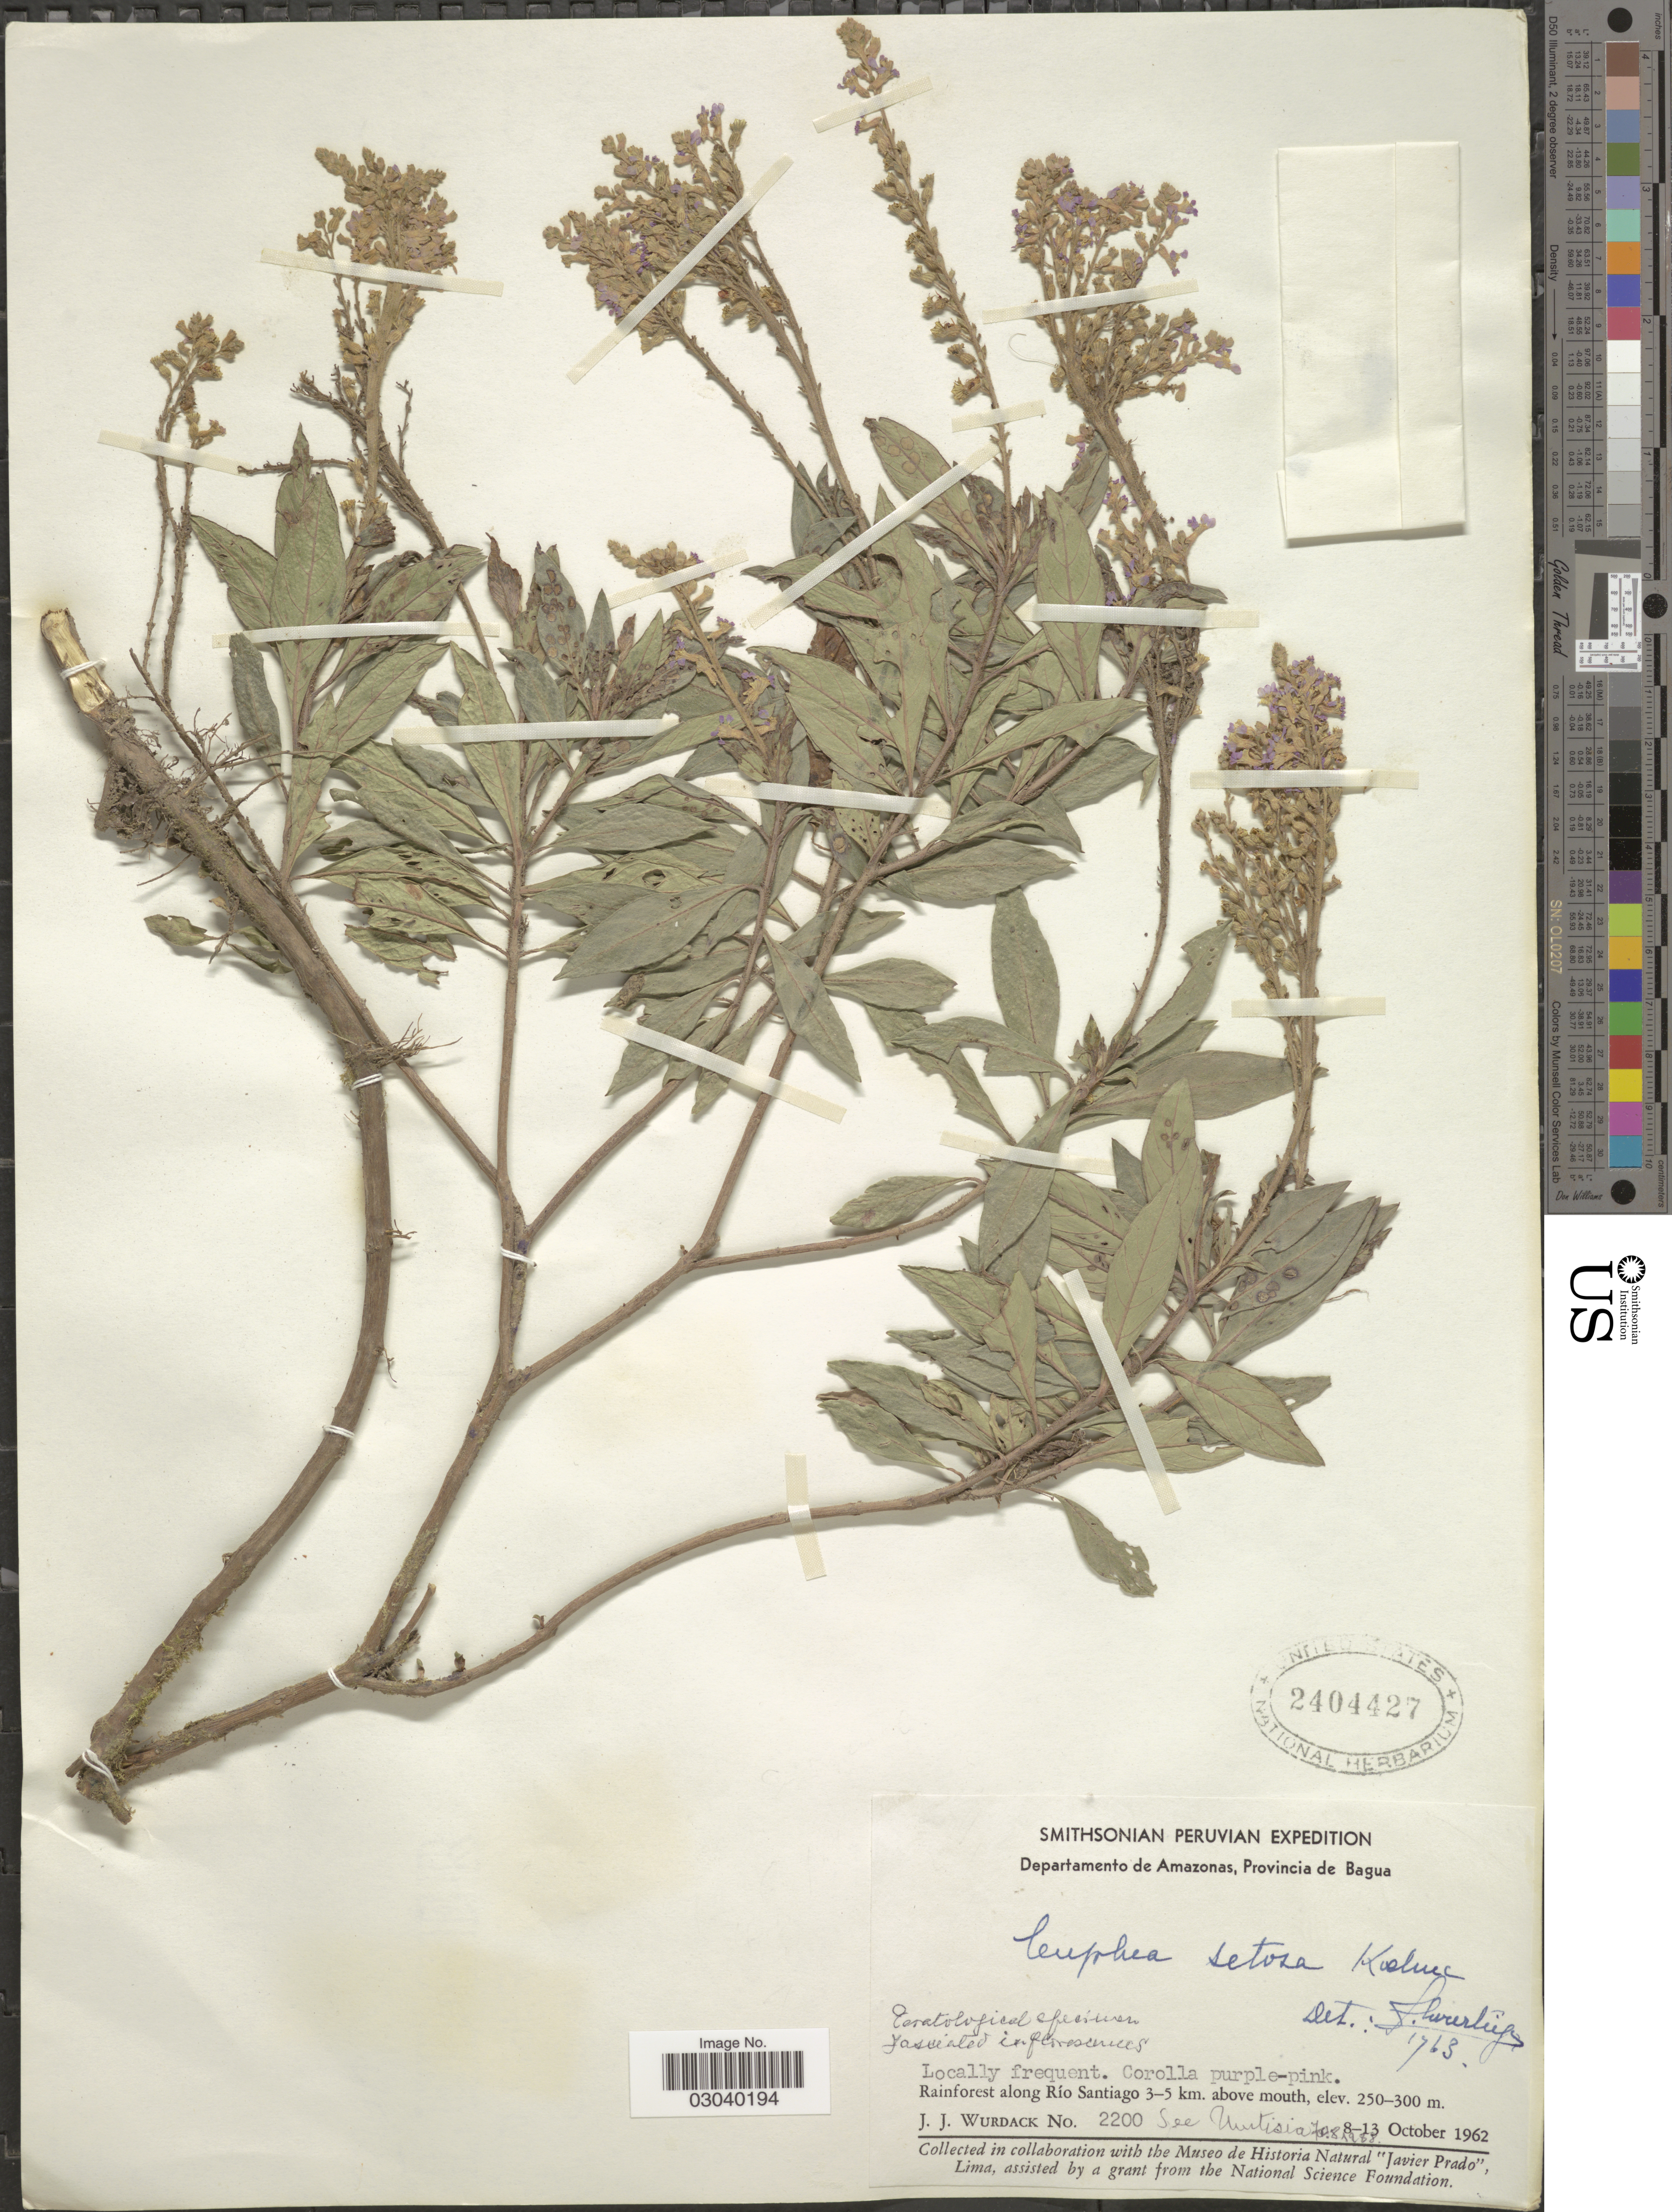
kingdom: Plantae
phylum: Tracheophyta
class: Magnoliopsida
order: Myrtales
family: Lythraceae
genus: Cuphea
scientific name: Cuphea setosa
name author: Koehne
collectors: J. J. Wurdack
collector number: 2200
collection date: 1962-10-08/1962-10-13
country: Peru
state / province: Amazonas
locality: Departamento de Amazonas, Provincia de Bagua, Rainforest along Río Santiago 3-5 km. above mouth.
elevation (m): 250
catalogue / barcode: US 2404427